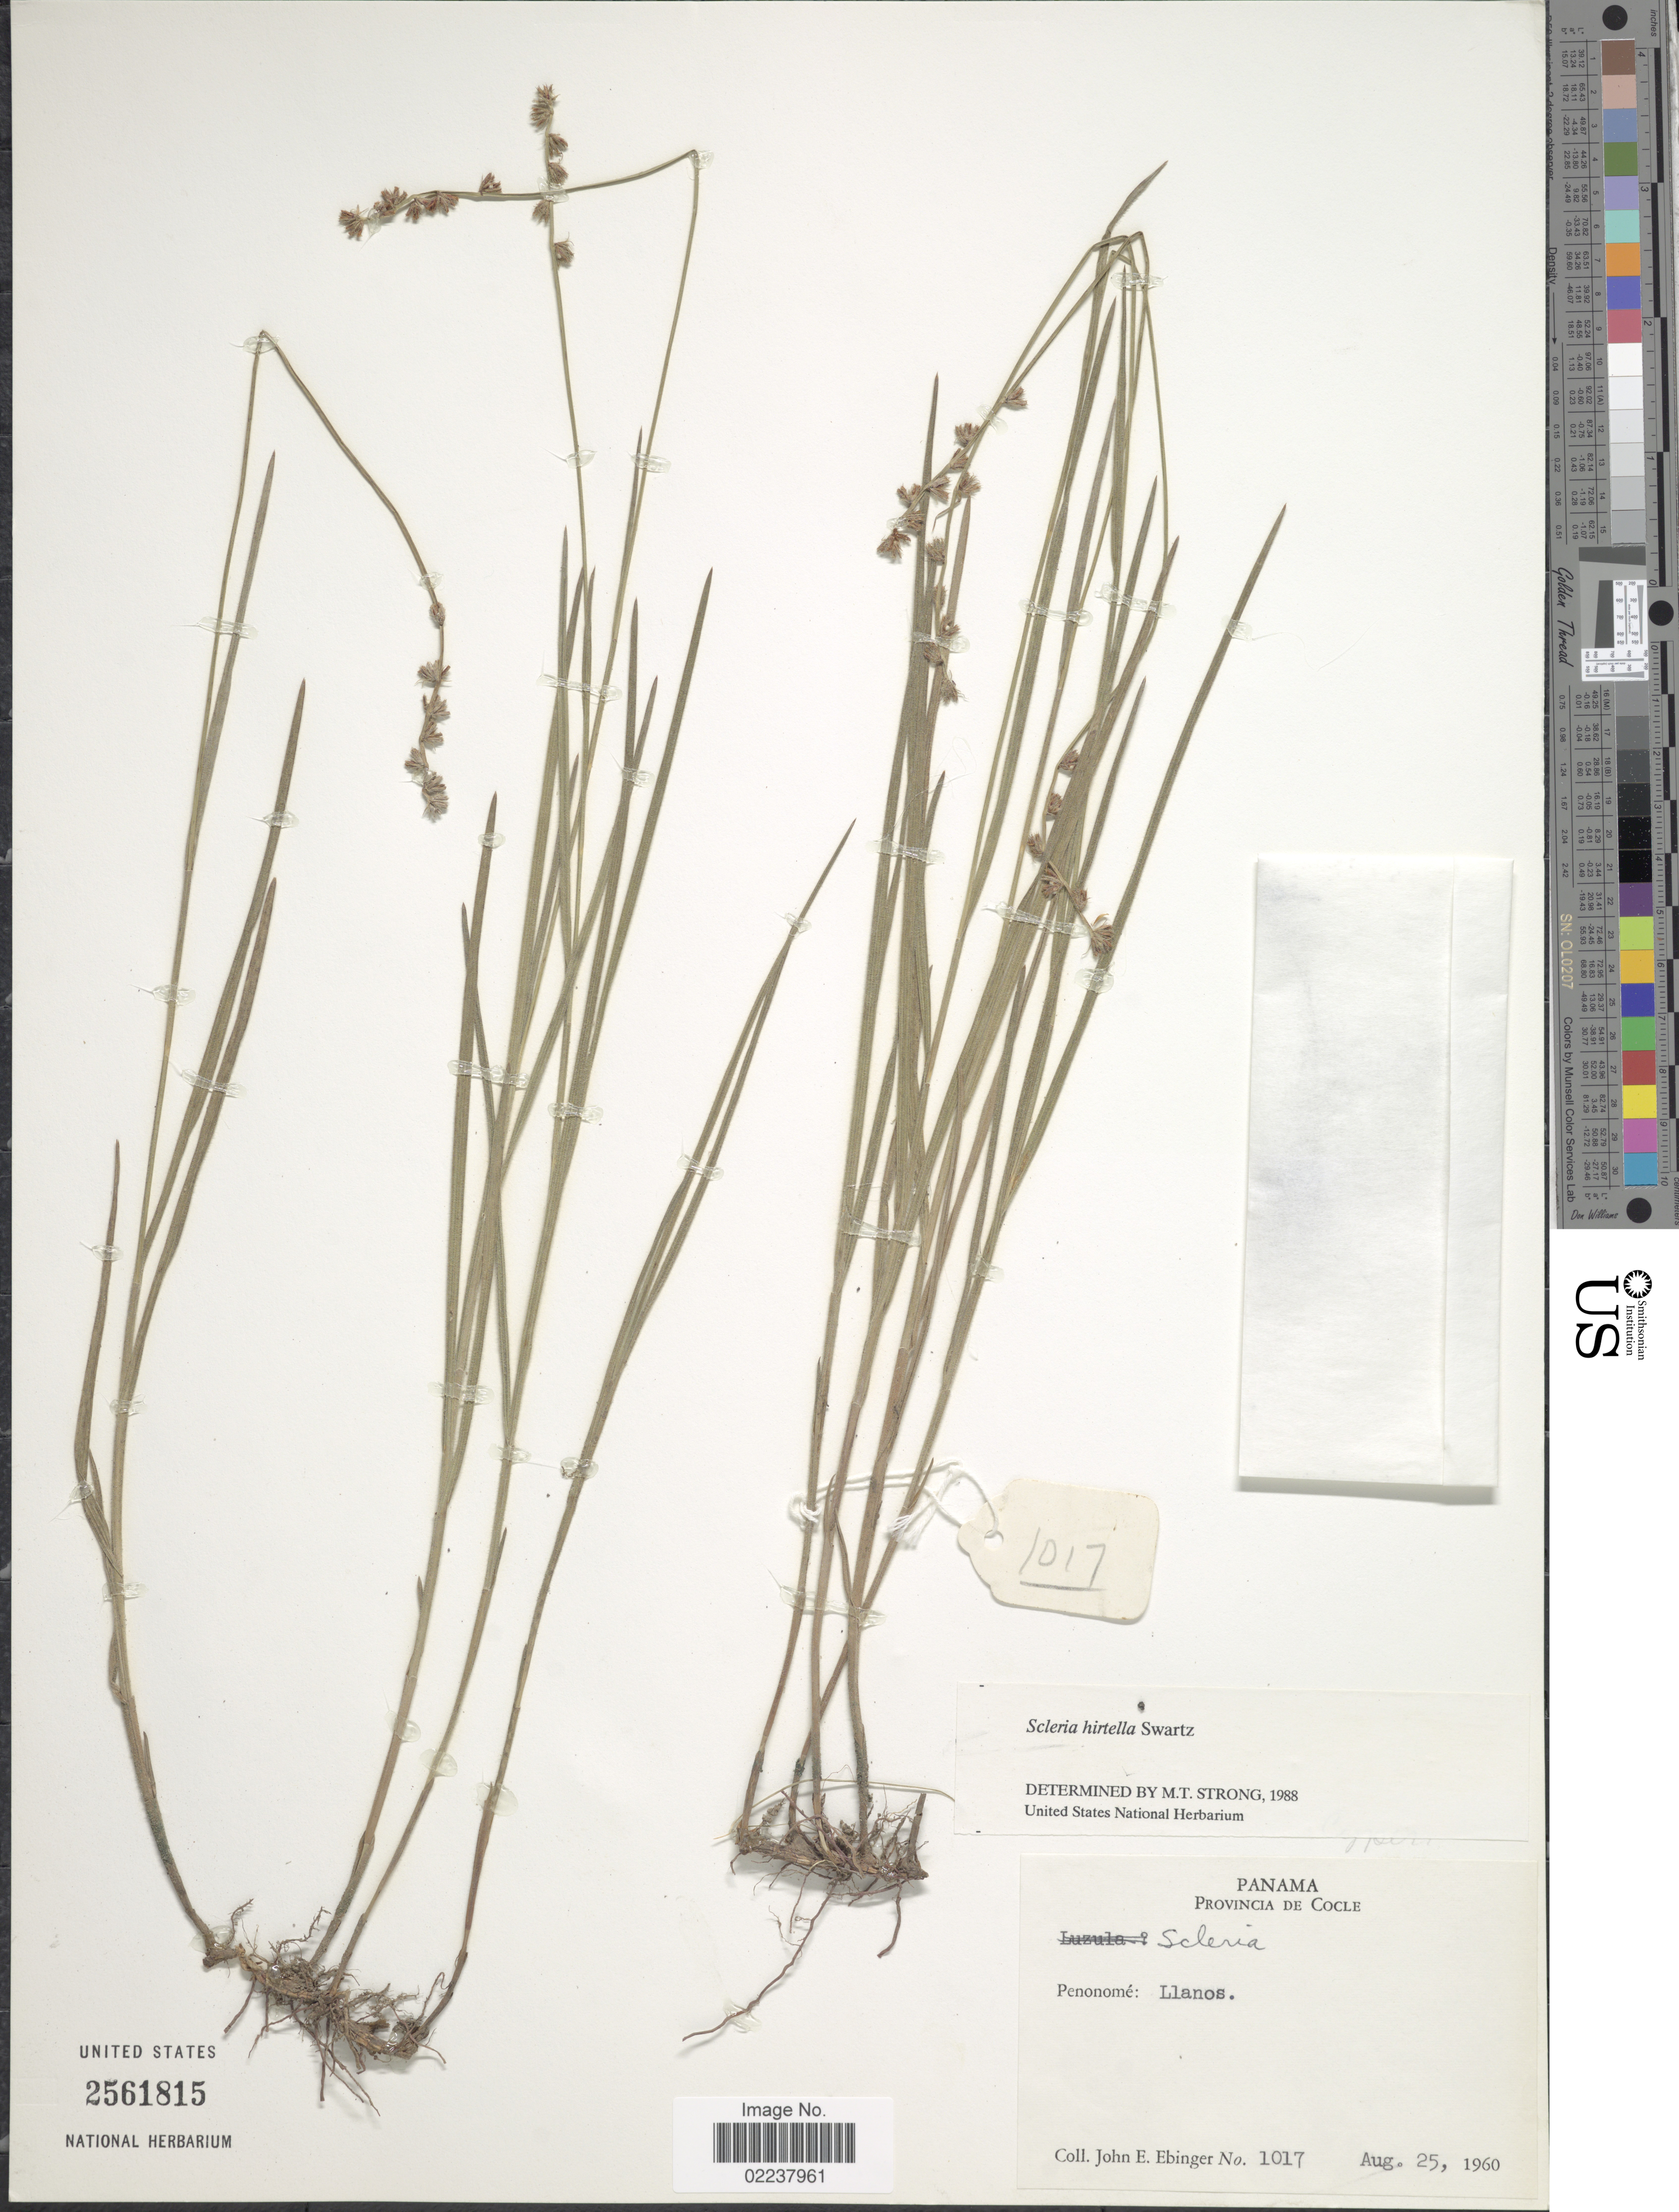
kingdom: Plantae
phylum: Tracheophyta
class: Liliopsida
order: Poales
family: Cyperaceae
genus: Scleria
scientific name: Scleria hirtella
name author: Sw.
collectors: J. Ebinger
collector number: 1017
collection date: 1960-08-25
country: Panama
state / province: Coclé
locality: Penonome: Llanos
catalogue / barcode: US 2561815